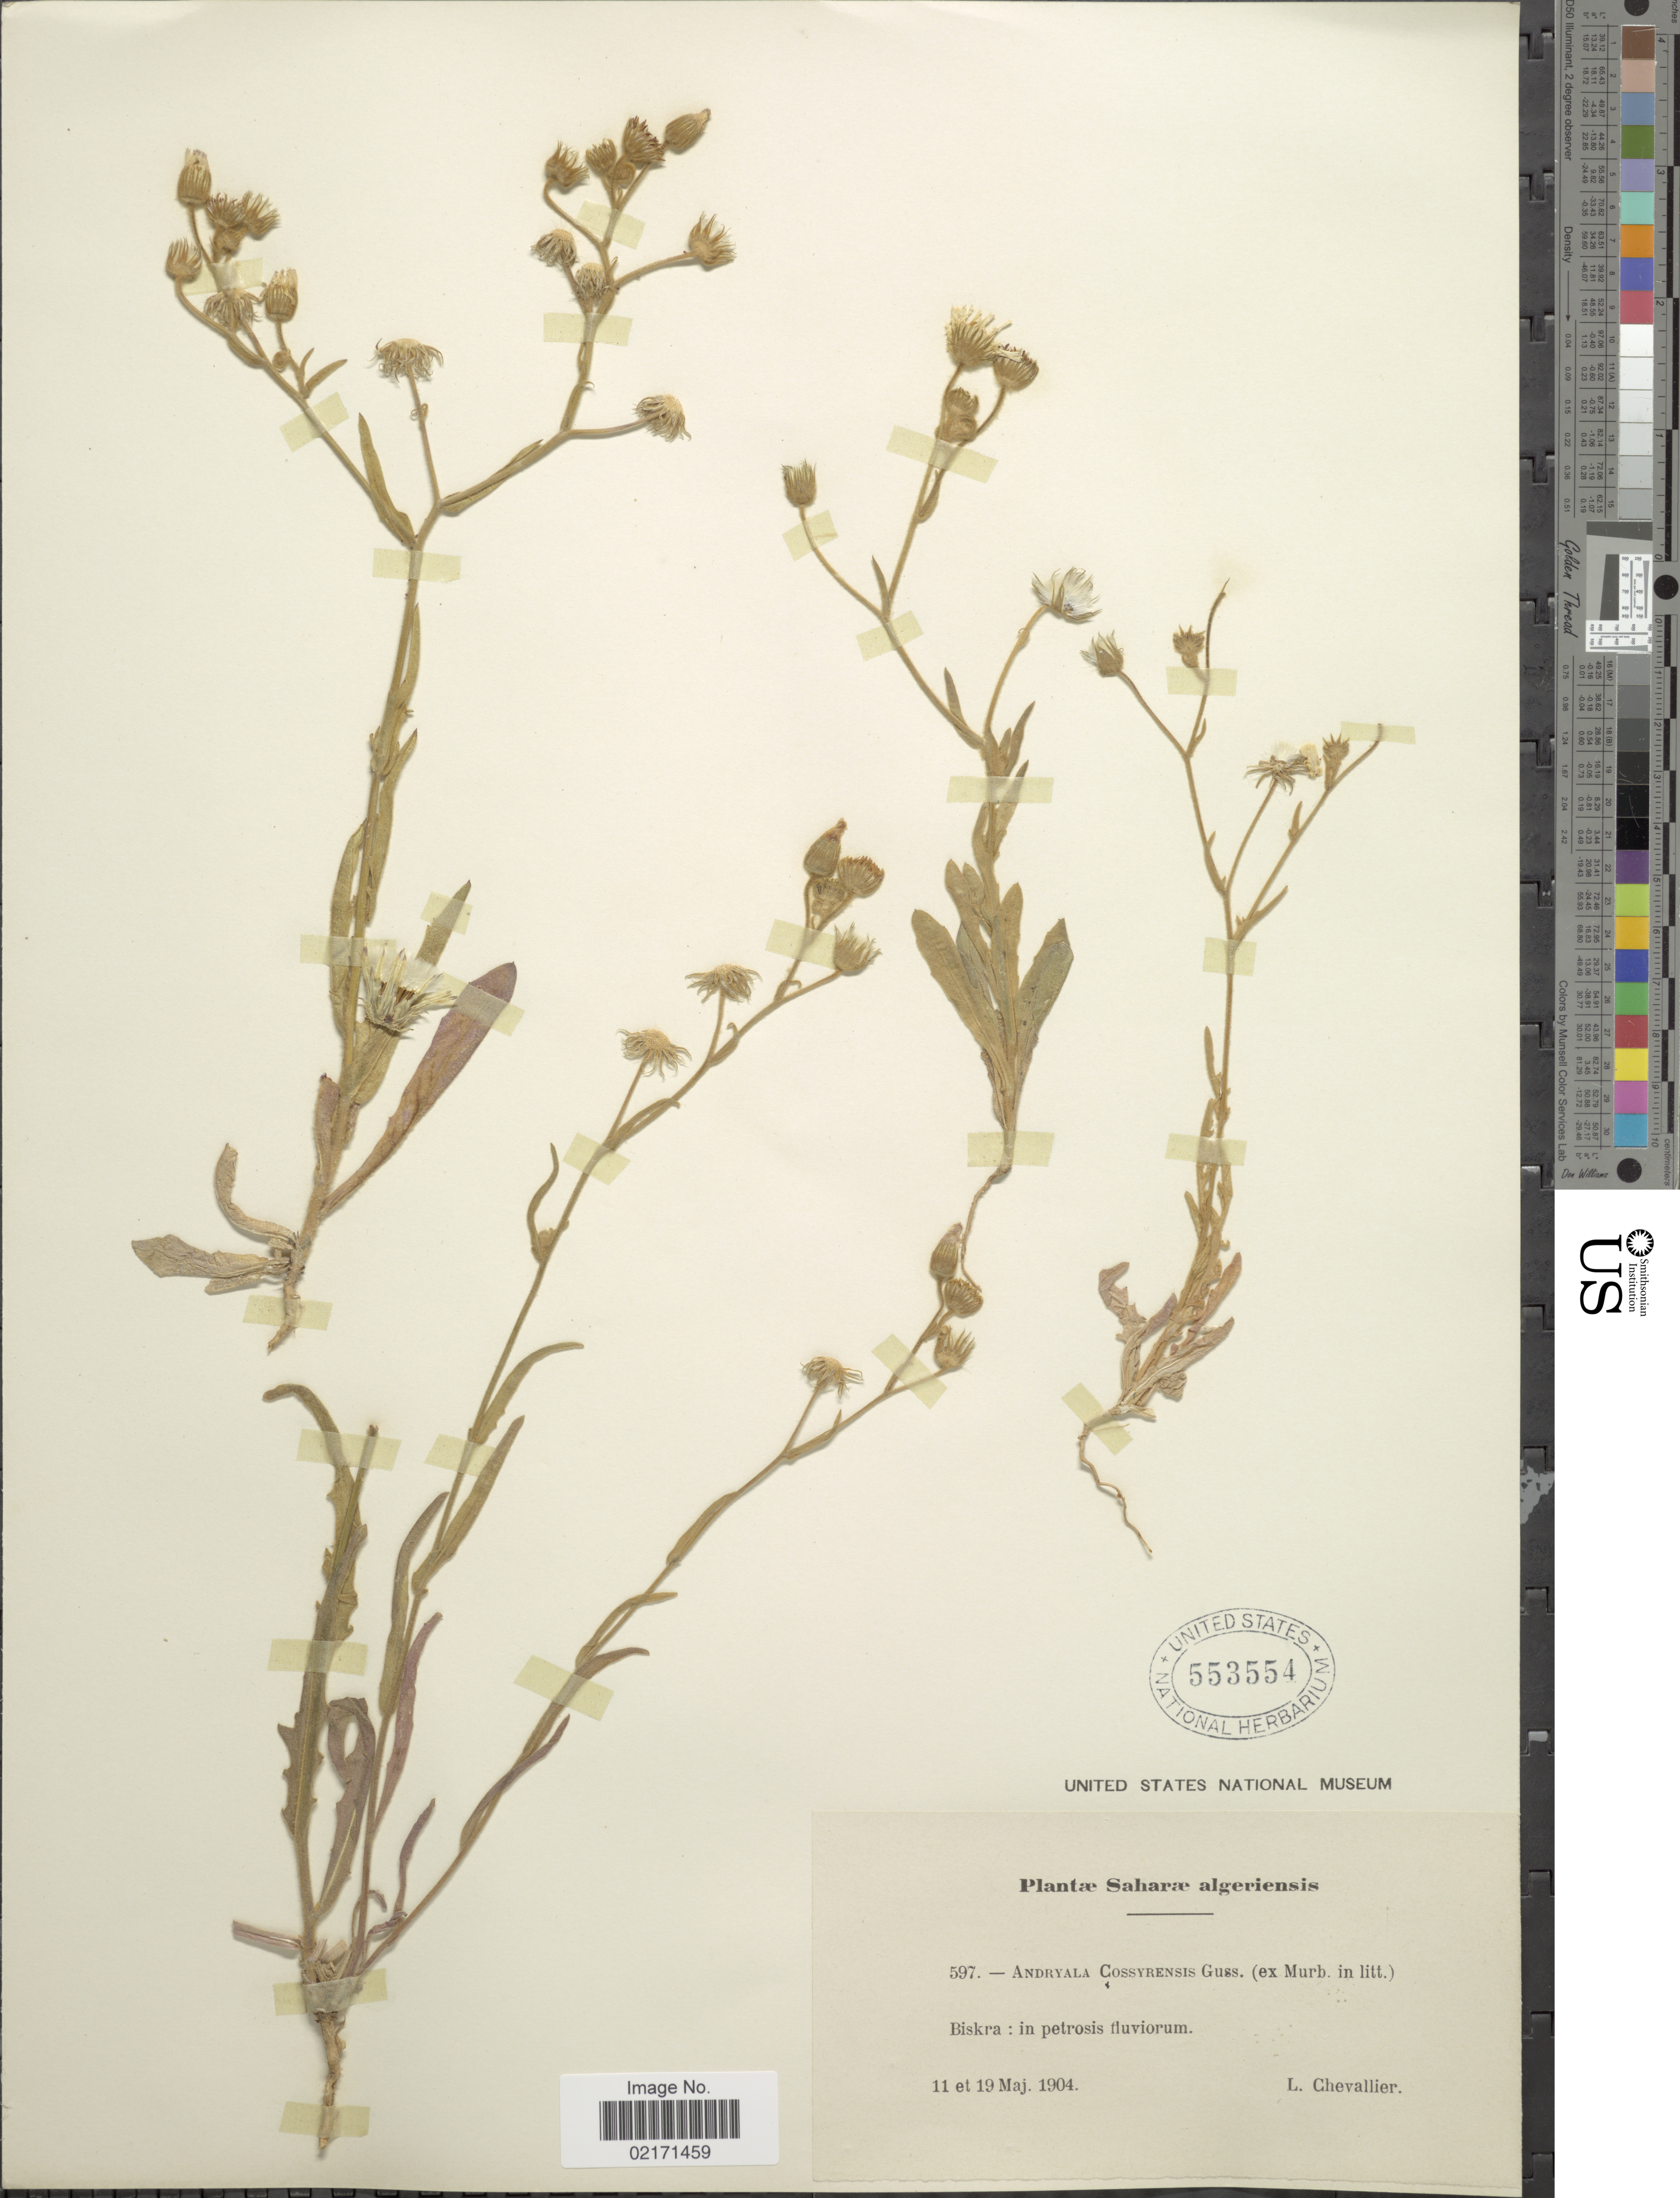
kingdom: Plantae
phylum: Tracheophyta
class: Magnoliopsida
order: Asterales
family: Asteraceae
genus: Andryala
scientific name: Andryala cossyrensis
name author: Gussone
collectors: L. Chevallier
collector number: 597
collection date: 1904-05-11/1904-05-19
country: Algeria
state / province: Biskra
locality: In petrosis fluviorum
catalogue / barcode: US 553554